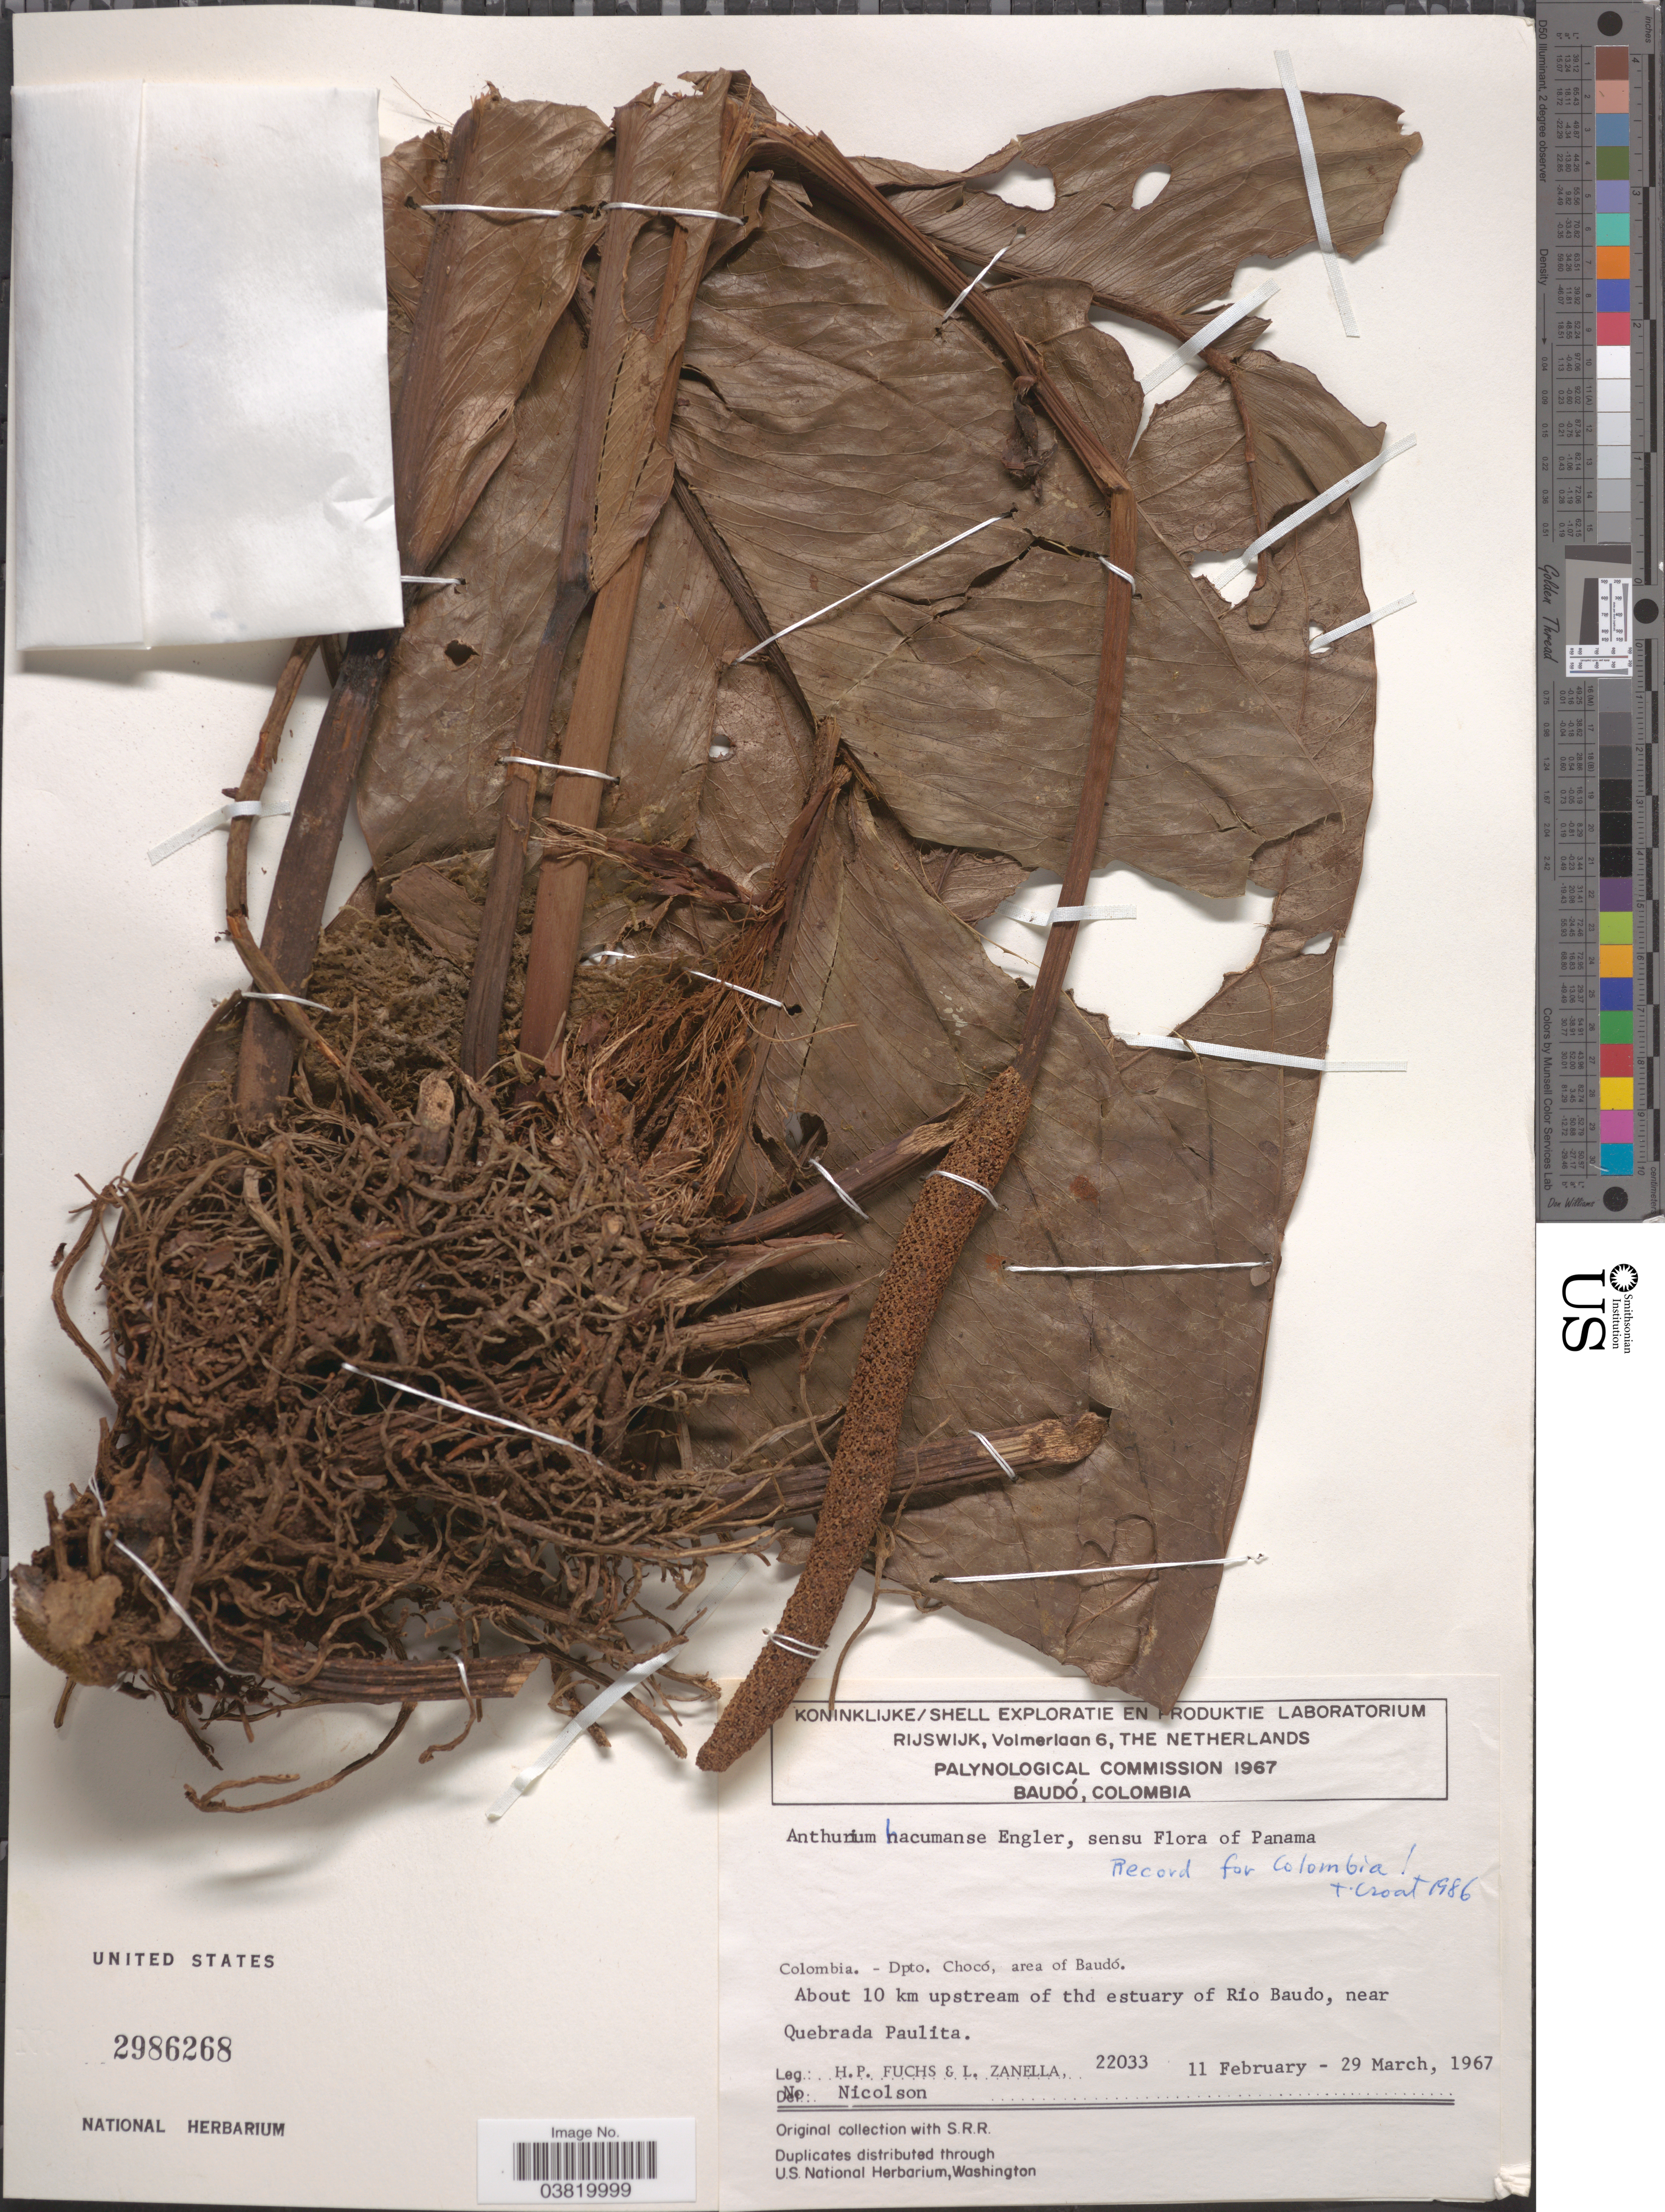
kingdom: Plantae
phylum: Tracheophyta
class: Liliopsida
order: Alismatales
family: Araceae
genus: Anthurium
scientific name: Anthurium hacumense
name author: Engl.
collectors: H. P. Fuchs & L. Zanella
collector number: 22033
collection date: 1967-02-11/1967-03-29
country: Colombia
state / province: Chocó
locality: Dpto. Chocó, area of Baudó. About 10 km upstream of thd estuary of Rio Baudo, near Quebrada Paulita.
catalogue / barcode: US 2986268